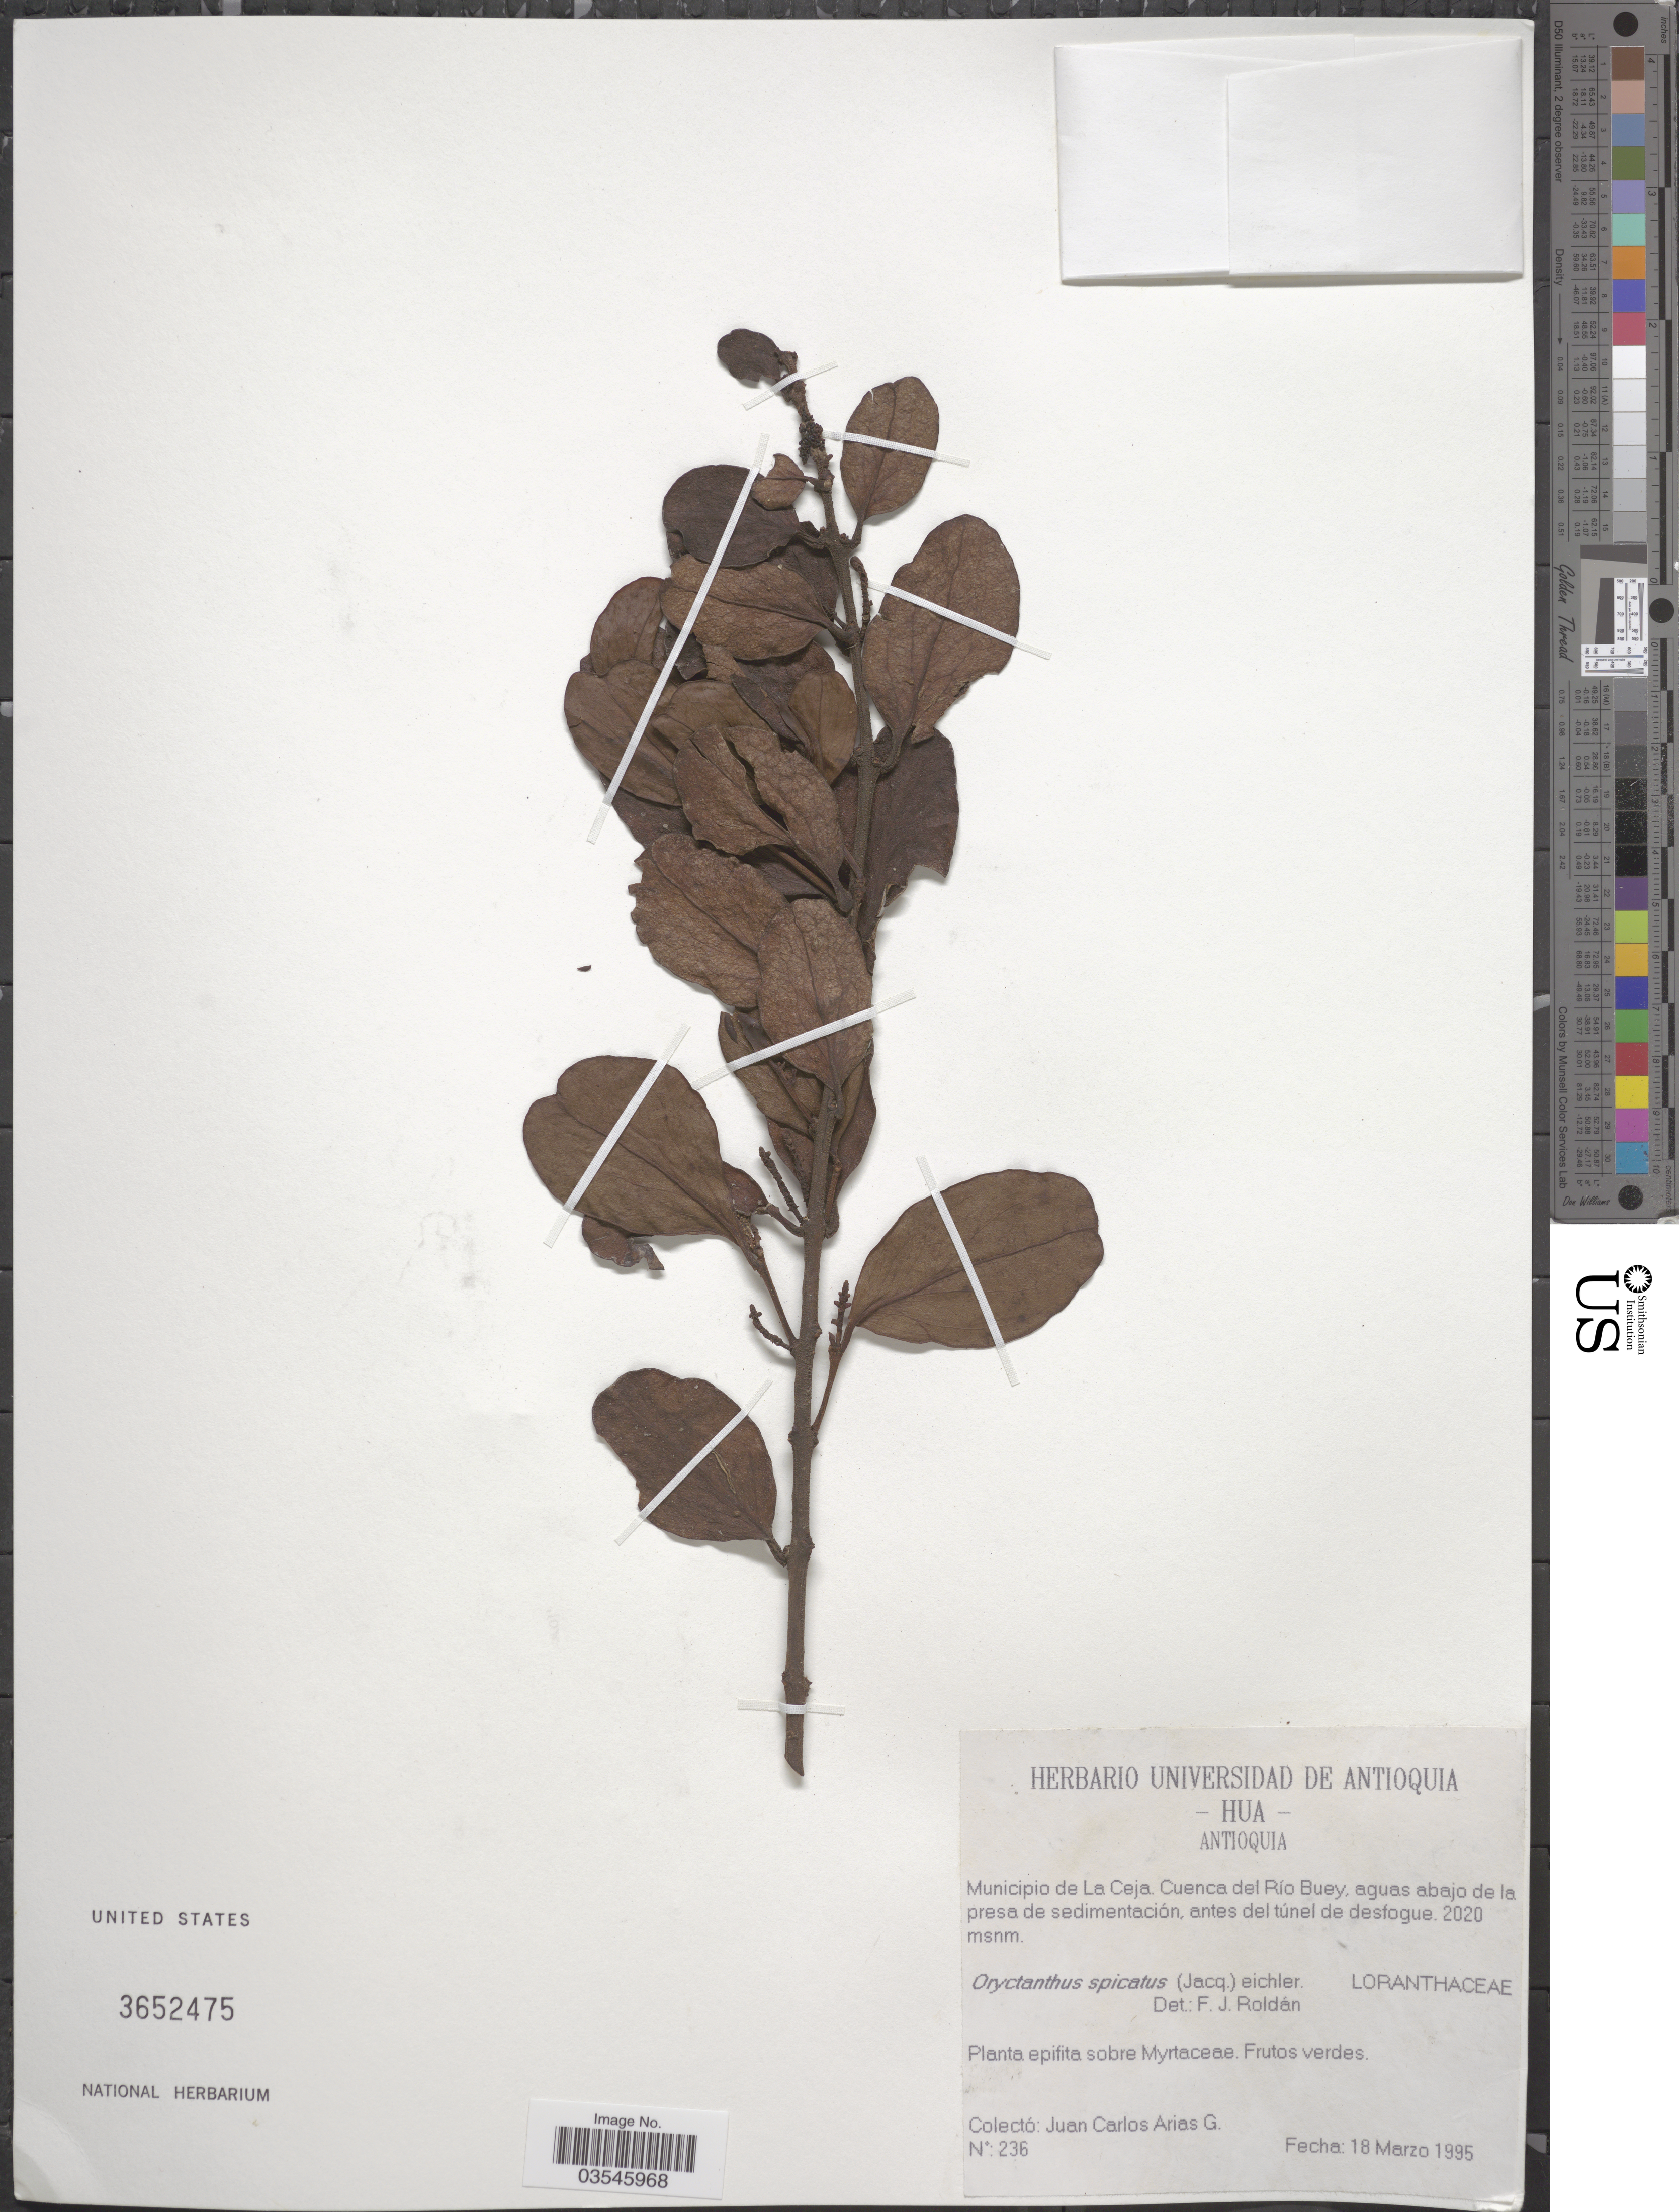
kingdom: Plantae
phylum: Tracheophyta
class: Magnoliopsida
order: Santalales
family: Loranthaceae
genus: Oryctanthus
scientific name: Oryctanthus spicatus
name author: (Jacq.) Eichler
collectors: J. Arias G.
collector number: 236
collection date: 1995-03-18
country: Colombia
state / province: Antioquia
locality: Municipio de La Ceja. Cuenca del Río Buey.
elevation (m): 2020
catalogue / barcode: US 3652475